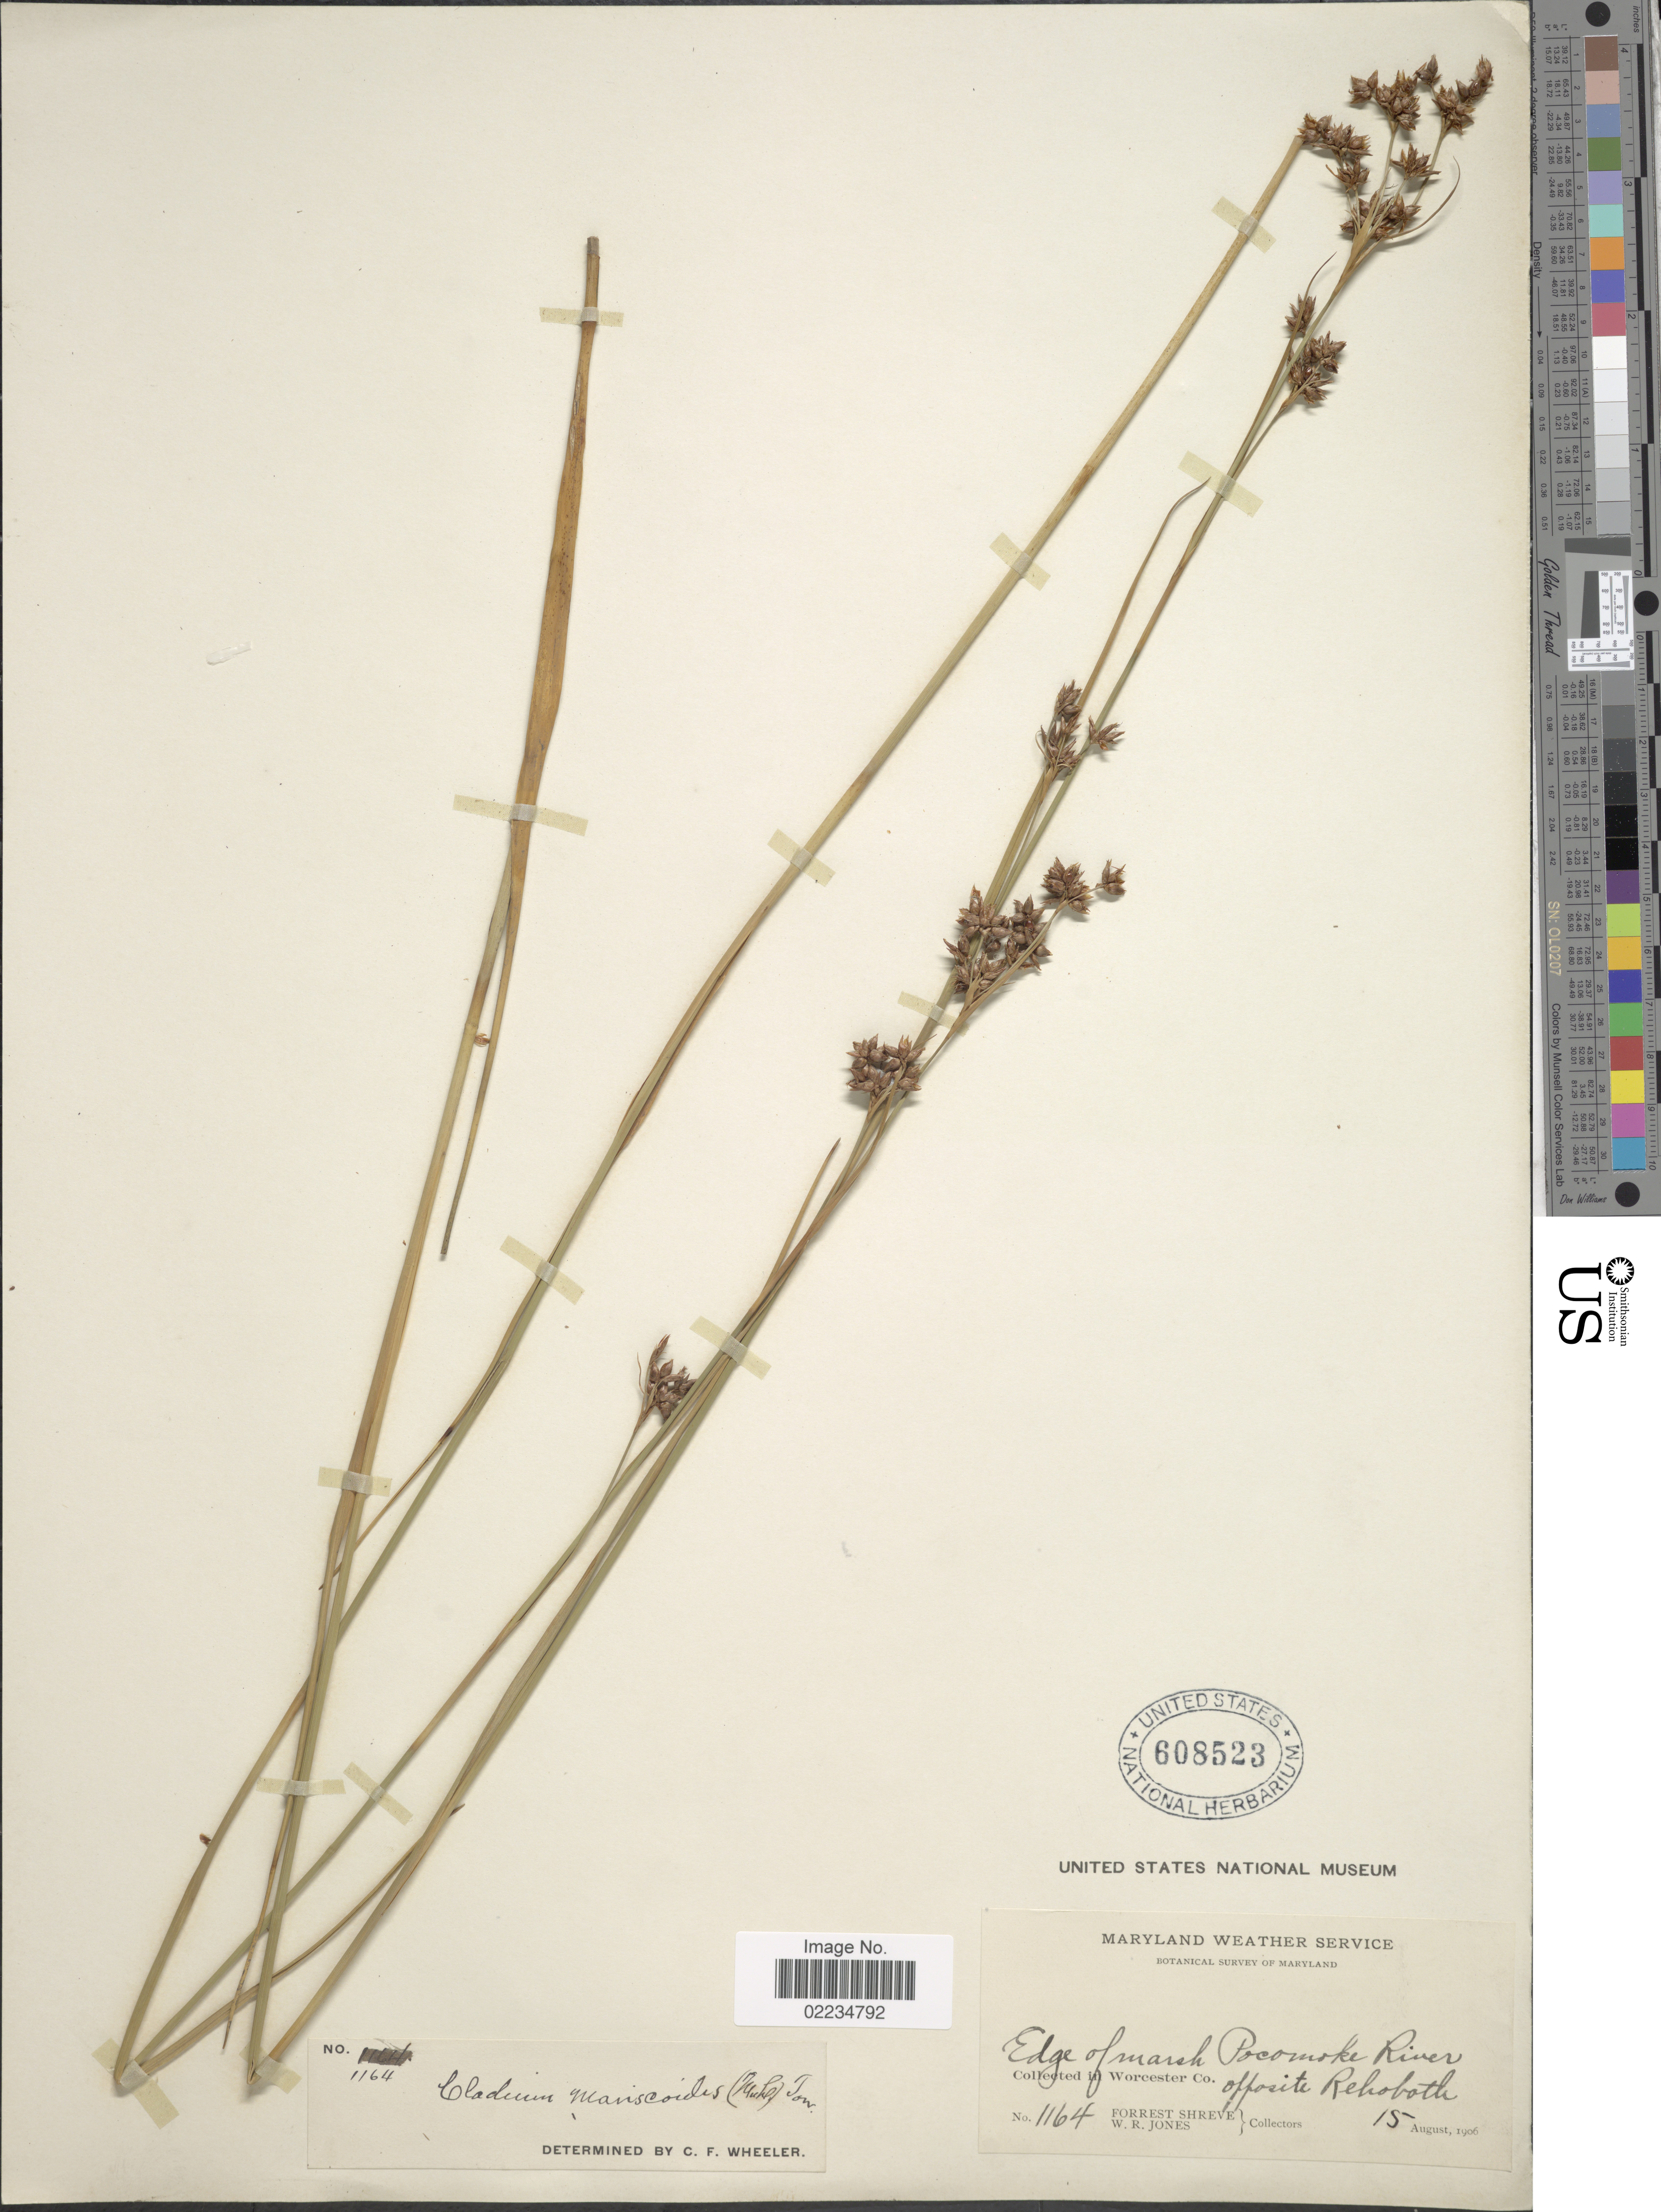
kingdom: Plantae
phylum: Tracheophyta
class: Liliopsida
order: Poales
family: Cyperaceae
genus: Cladium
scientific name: Cladium mariscoides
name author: (Muhl.) Torr.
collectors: F. Shreve & W. R. Jones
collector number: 1164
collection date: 1906-08-15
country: United States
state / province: Maryland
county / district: Worcester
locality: Maryland Weather Service, Edge of marsh Pocomoke River, opposite Rehoboth, In Worcester Co.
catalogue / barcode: US 608523